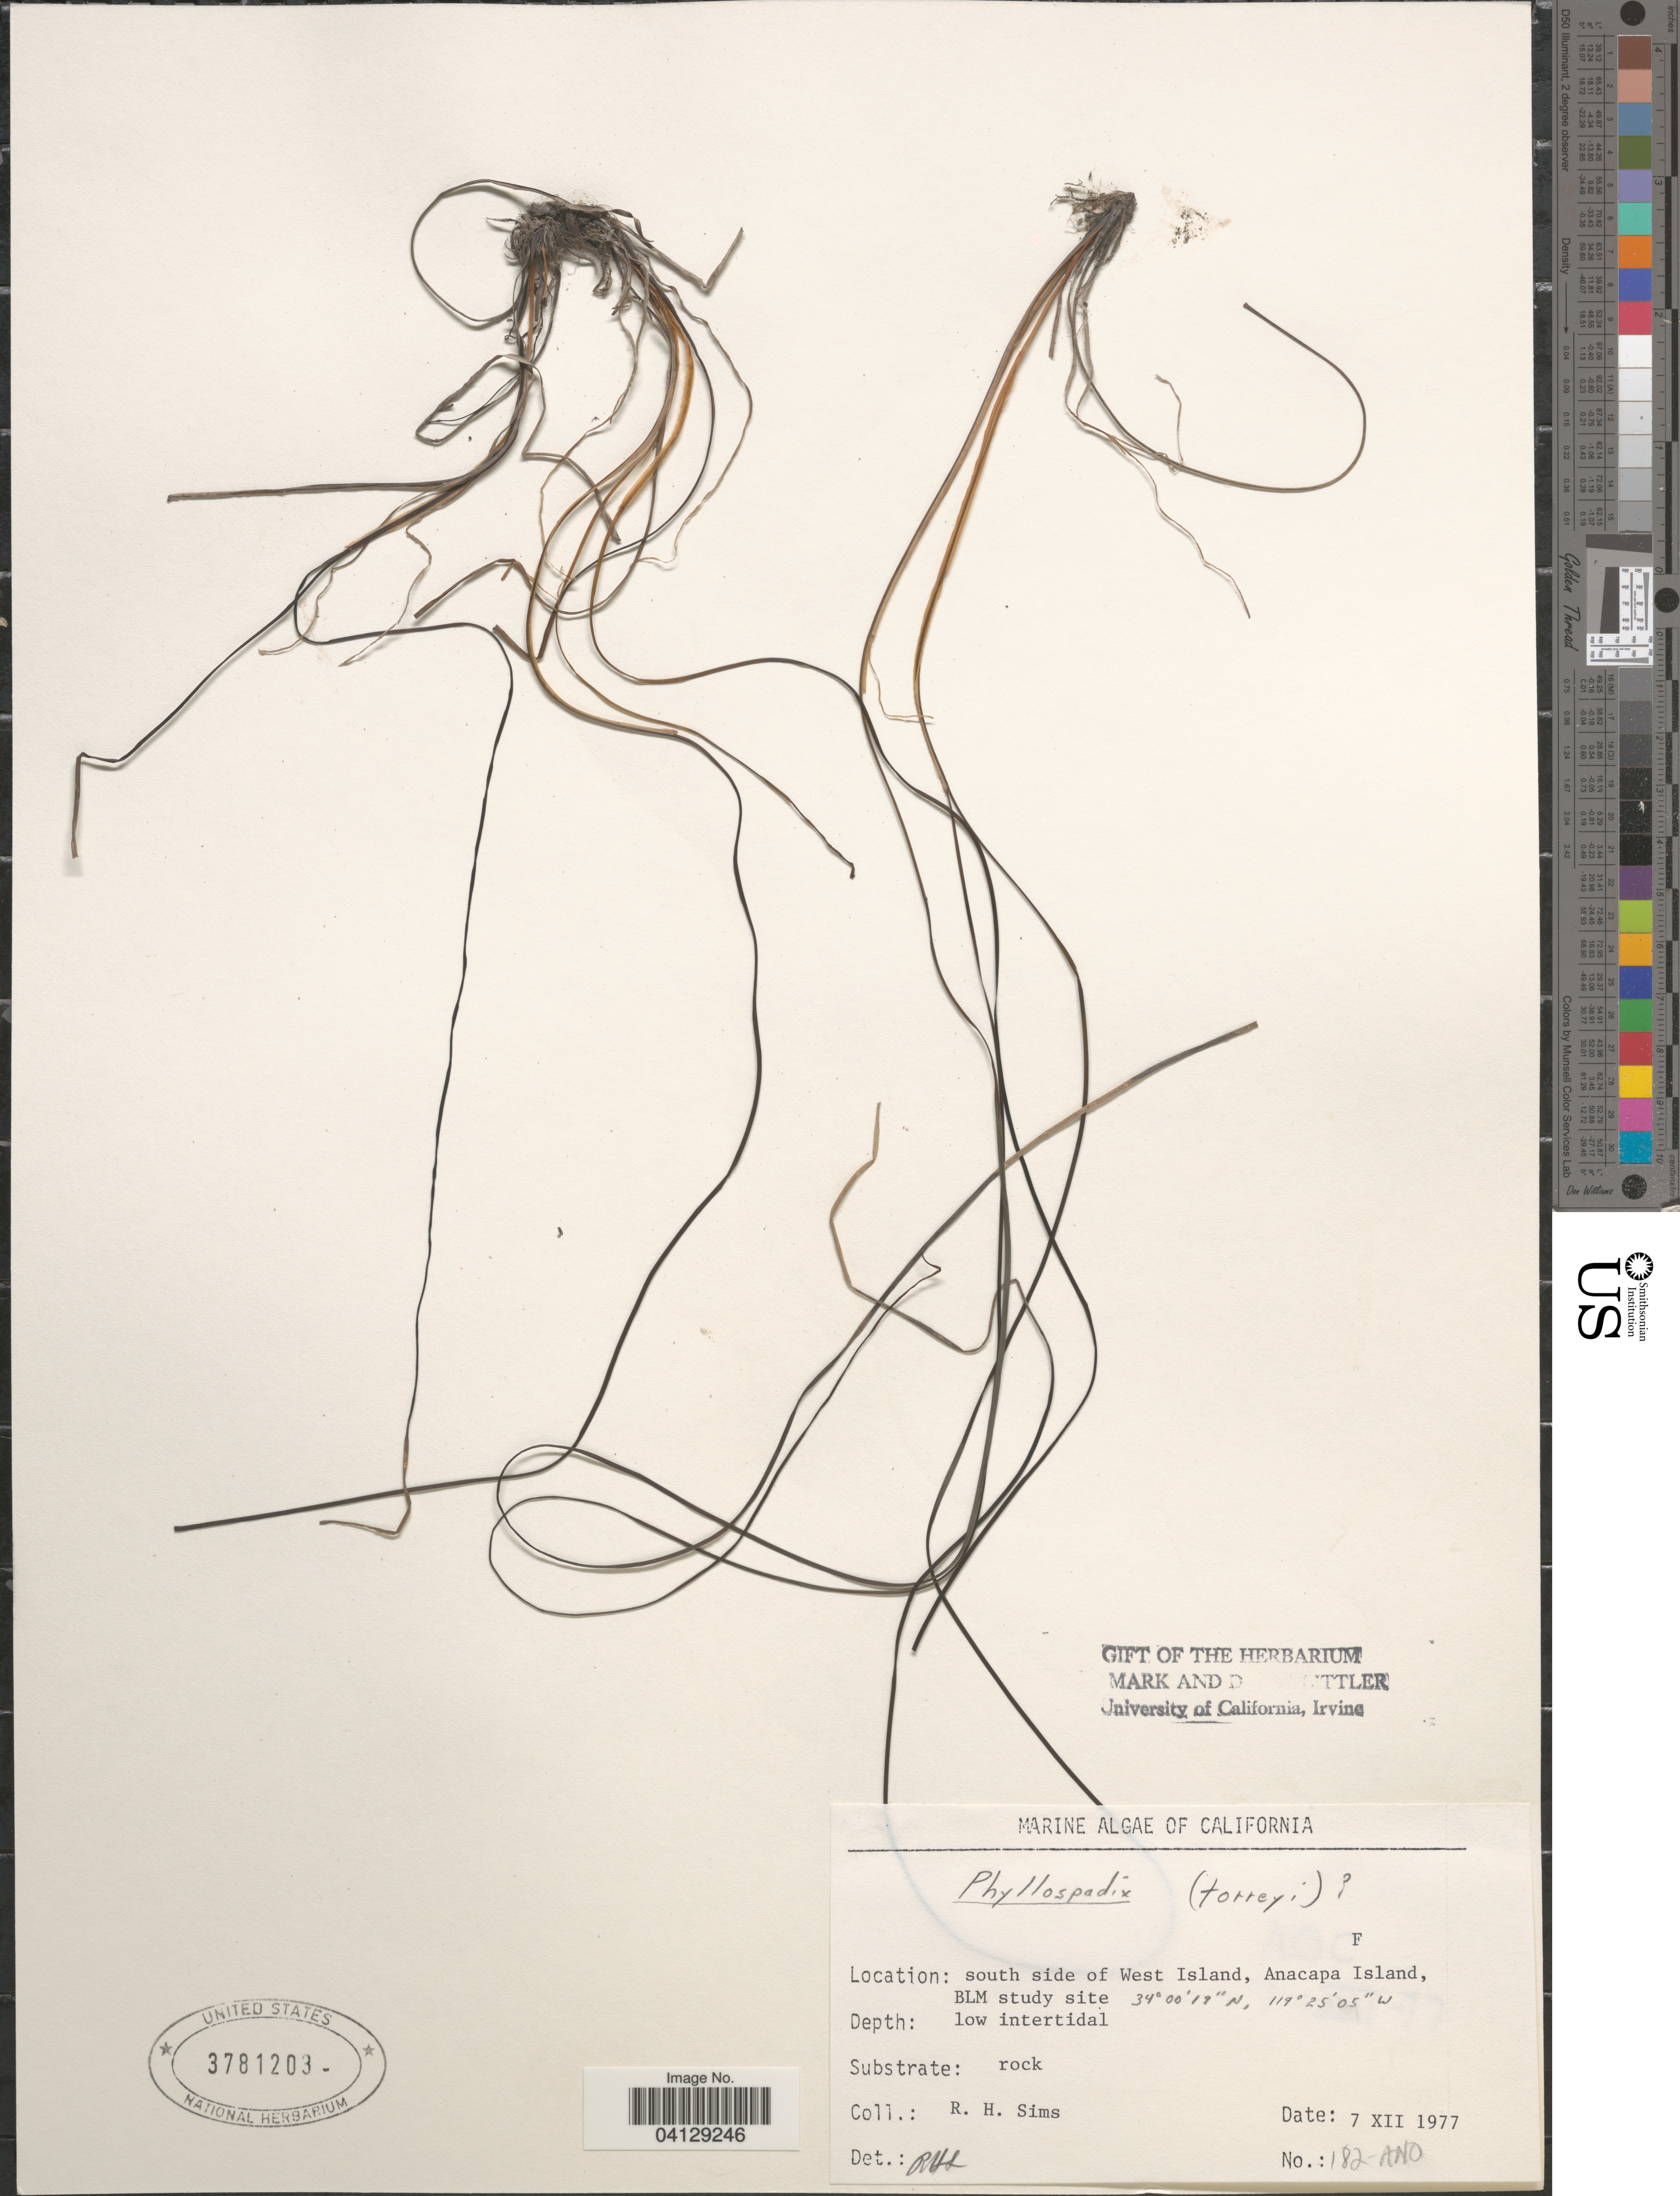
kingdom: Plantae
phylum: Tracheophyta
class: Liliopsida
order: Alismatales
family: Zosteraceae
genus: Phyllospadix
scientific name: Phyllospadix torreyi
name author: S. Watson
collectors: R. H. Sims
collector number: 182-ANO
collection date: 1977-12-07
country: United States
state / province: California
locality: South side of West Island, Anacapa Island, BLM study site.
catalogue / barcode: US 3781203